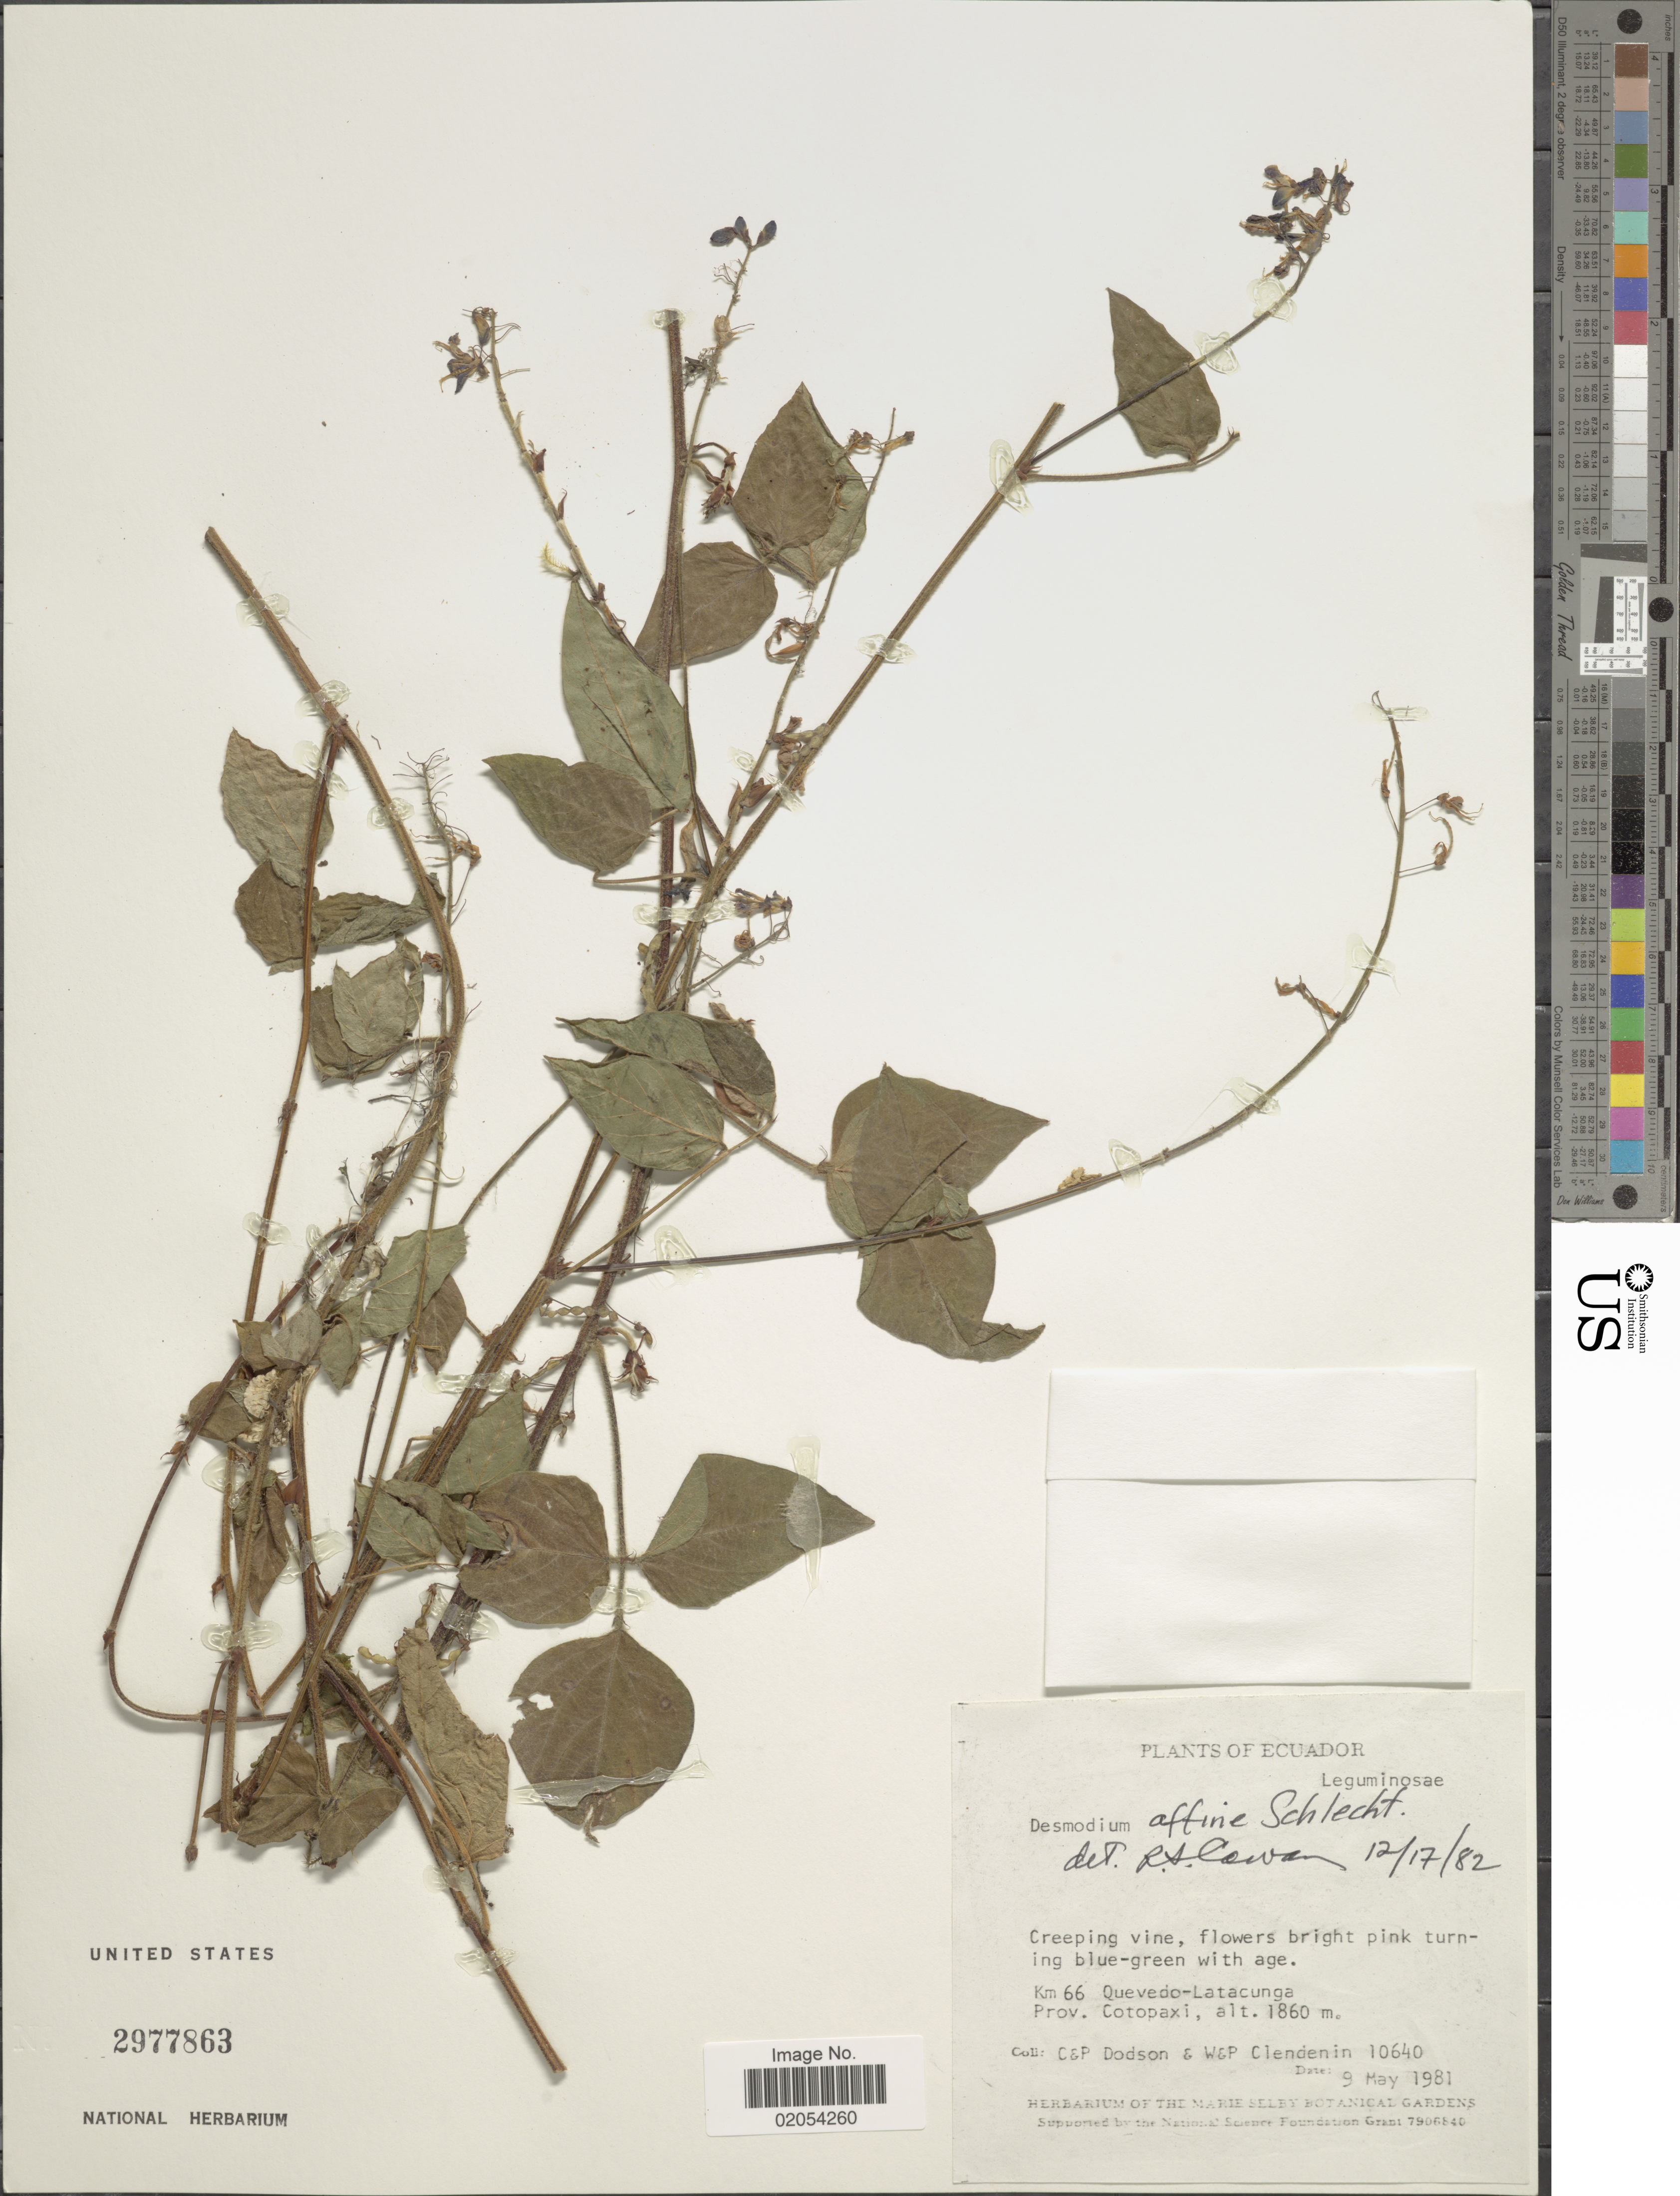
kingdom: Plantae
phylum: Tracheophyta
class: Magnoliopsida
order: Fabales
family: Fabaceae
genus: Desmodium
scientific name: Desmodium sp.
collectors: C. Dodson, P. Dodson, W. Clendenin & P. Clendenin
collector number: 10640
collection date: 1981-05-09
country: Ecuador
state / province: Cotopaxi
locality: Km 66 Quevedo-Latacunga, Prov. Cotopaxi.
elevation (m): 1860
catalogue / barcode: US 2977863